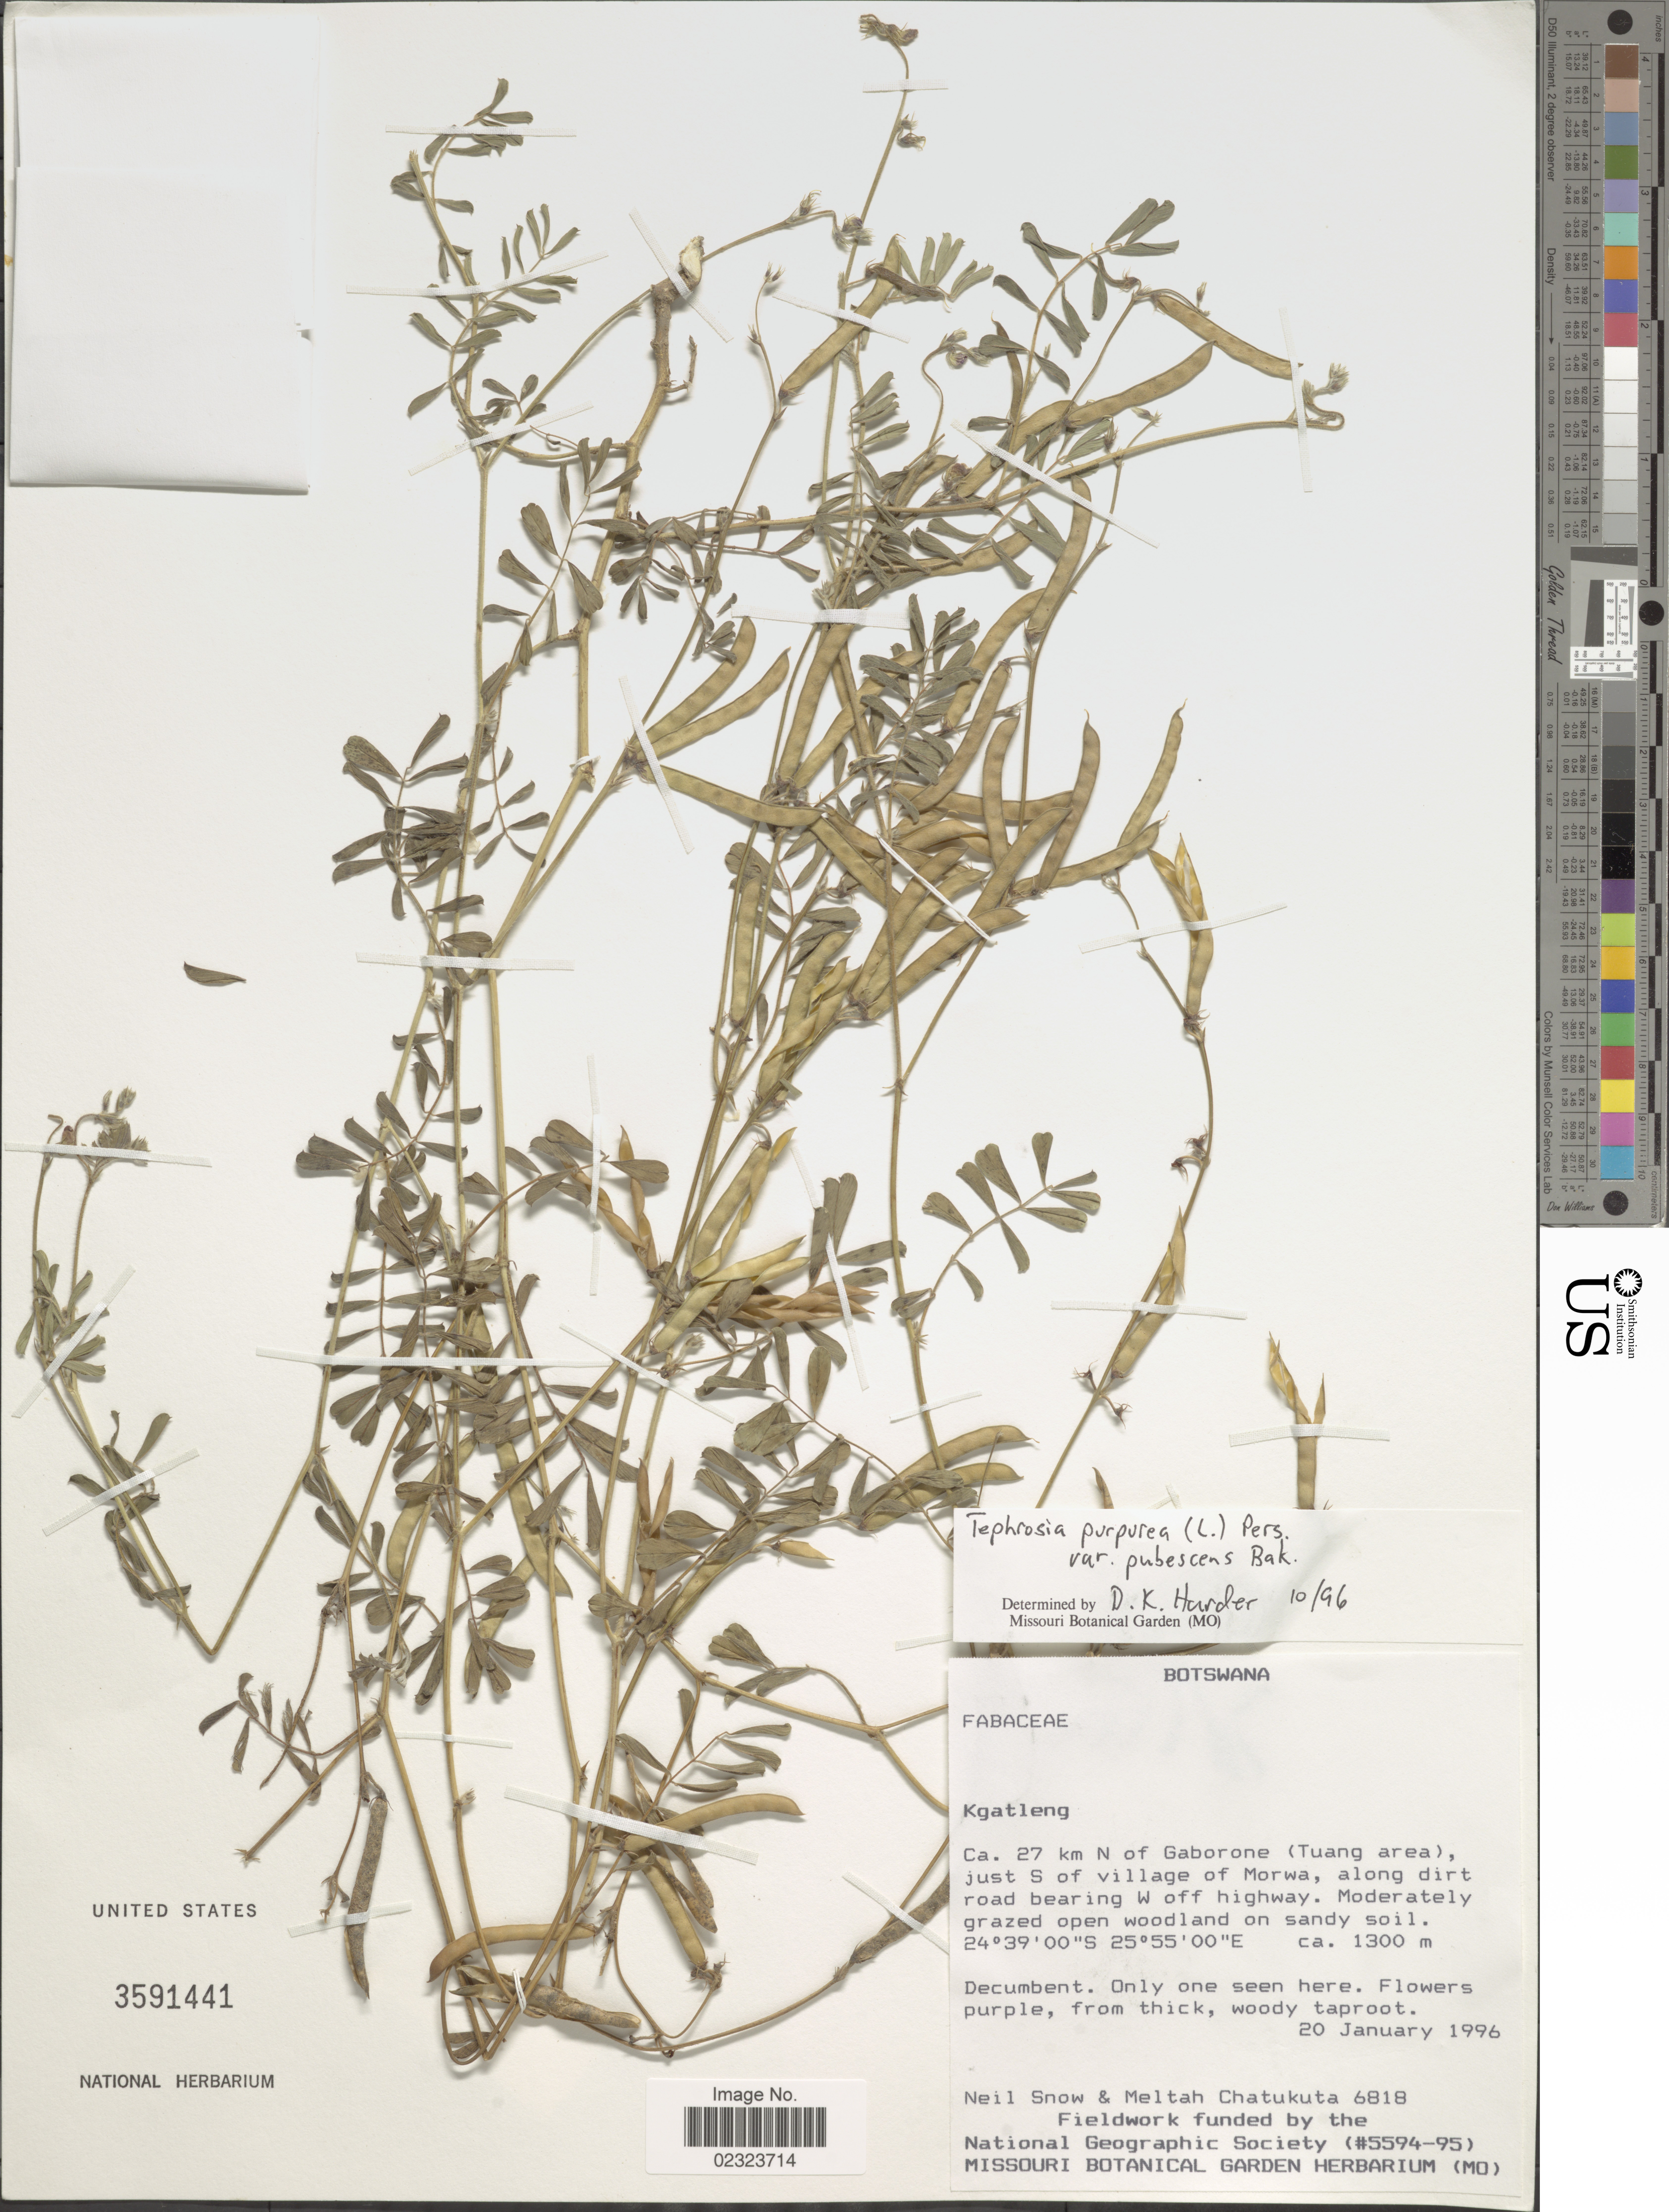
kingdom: Plantae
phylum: Tracheophyta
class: Magnoliopsida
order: Fabales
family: Fabaceae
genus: Tephrosia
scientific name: Tephrosia purpurea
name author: (L.) Pers.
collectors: N. Snow & M. Chatukuta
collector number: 6818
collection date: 1996-01-20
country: Botswana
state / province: Kgatleng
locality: Ca. 27 km N of Gaborne (Tuang area), just S of village of Morwa, along dirt road bearing W off highway.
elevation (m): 1300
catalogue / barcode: US 3591441